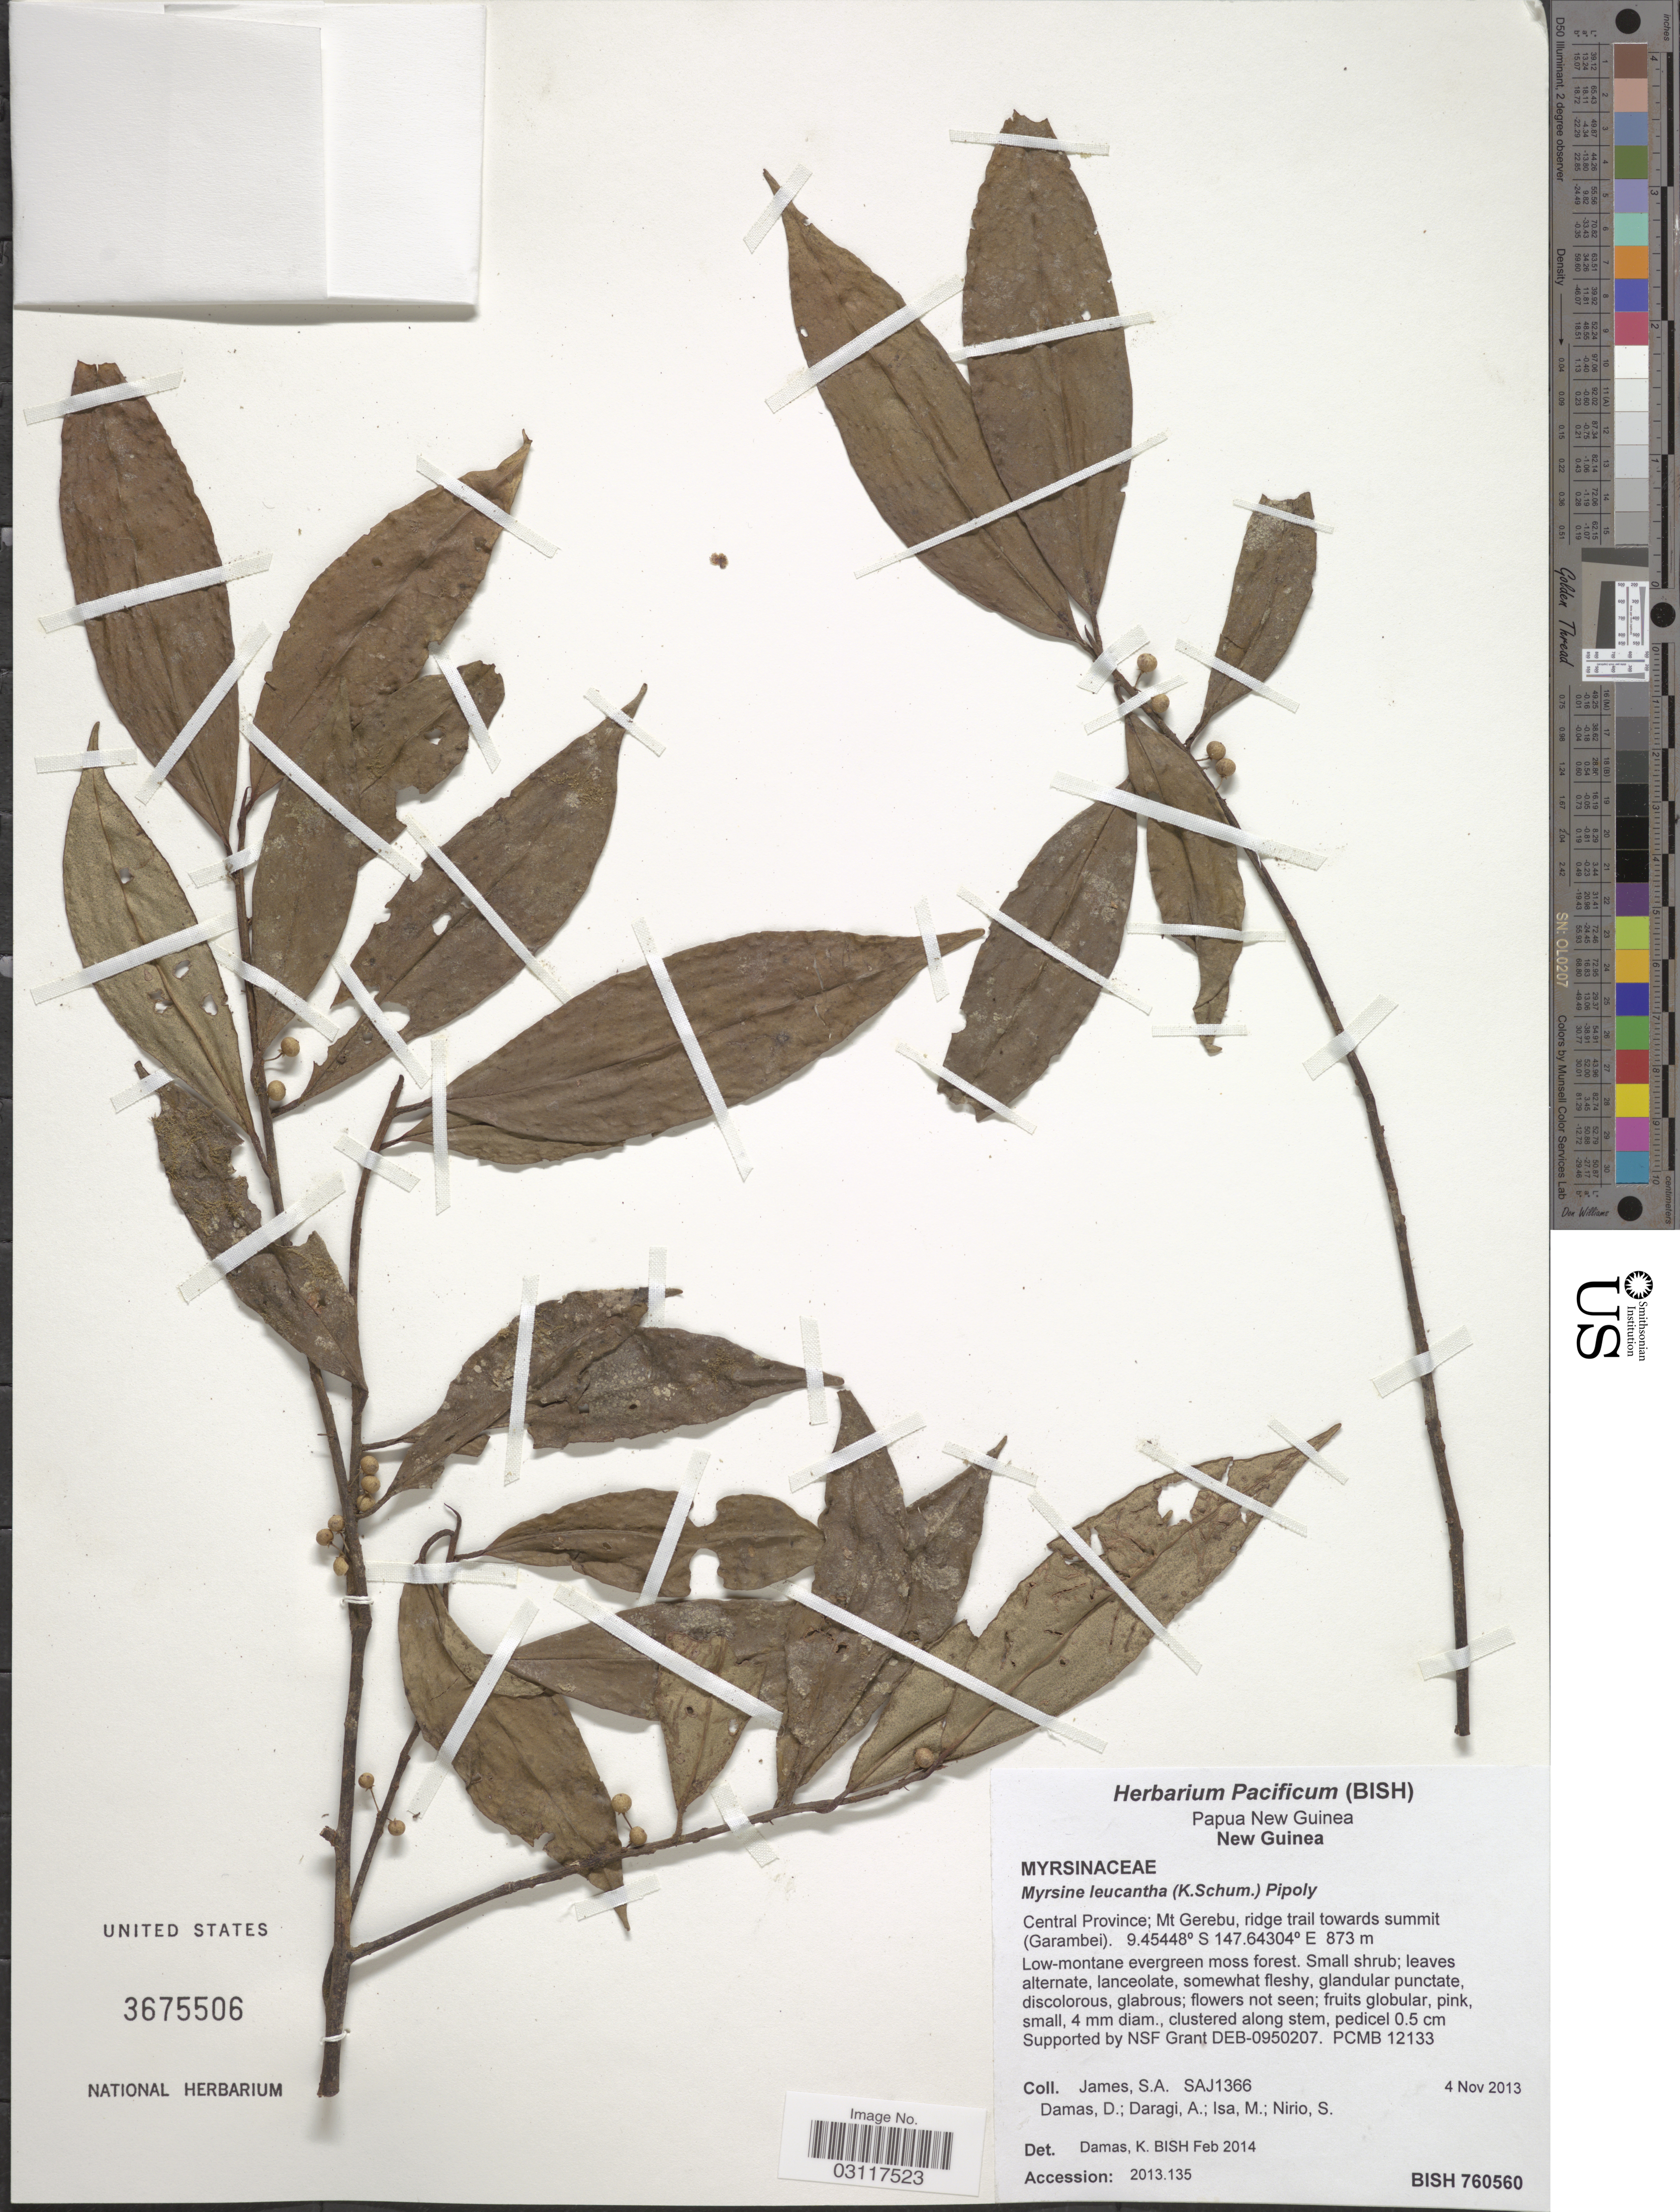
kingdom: Plantae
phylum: Tracheophyta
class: Magnoliopsida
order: Ericales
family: Primulaceae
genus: Myrsine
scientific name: Myrsine leucantha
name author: (K. Schum.) Pipoly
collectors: S. James, D. Damas, A. Daragi, M. Isa & S. Nirio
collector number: SAJ1366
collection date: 2013-11-04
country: Papua New Guinea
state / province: Central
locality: New Guinea, Central Province; Mt Gerebu, ridge trail towards summit (Garambei).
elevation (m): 873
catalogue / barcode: US 3675506